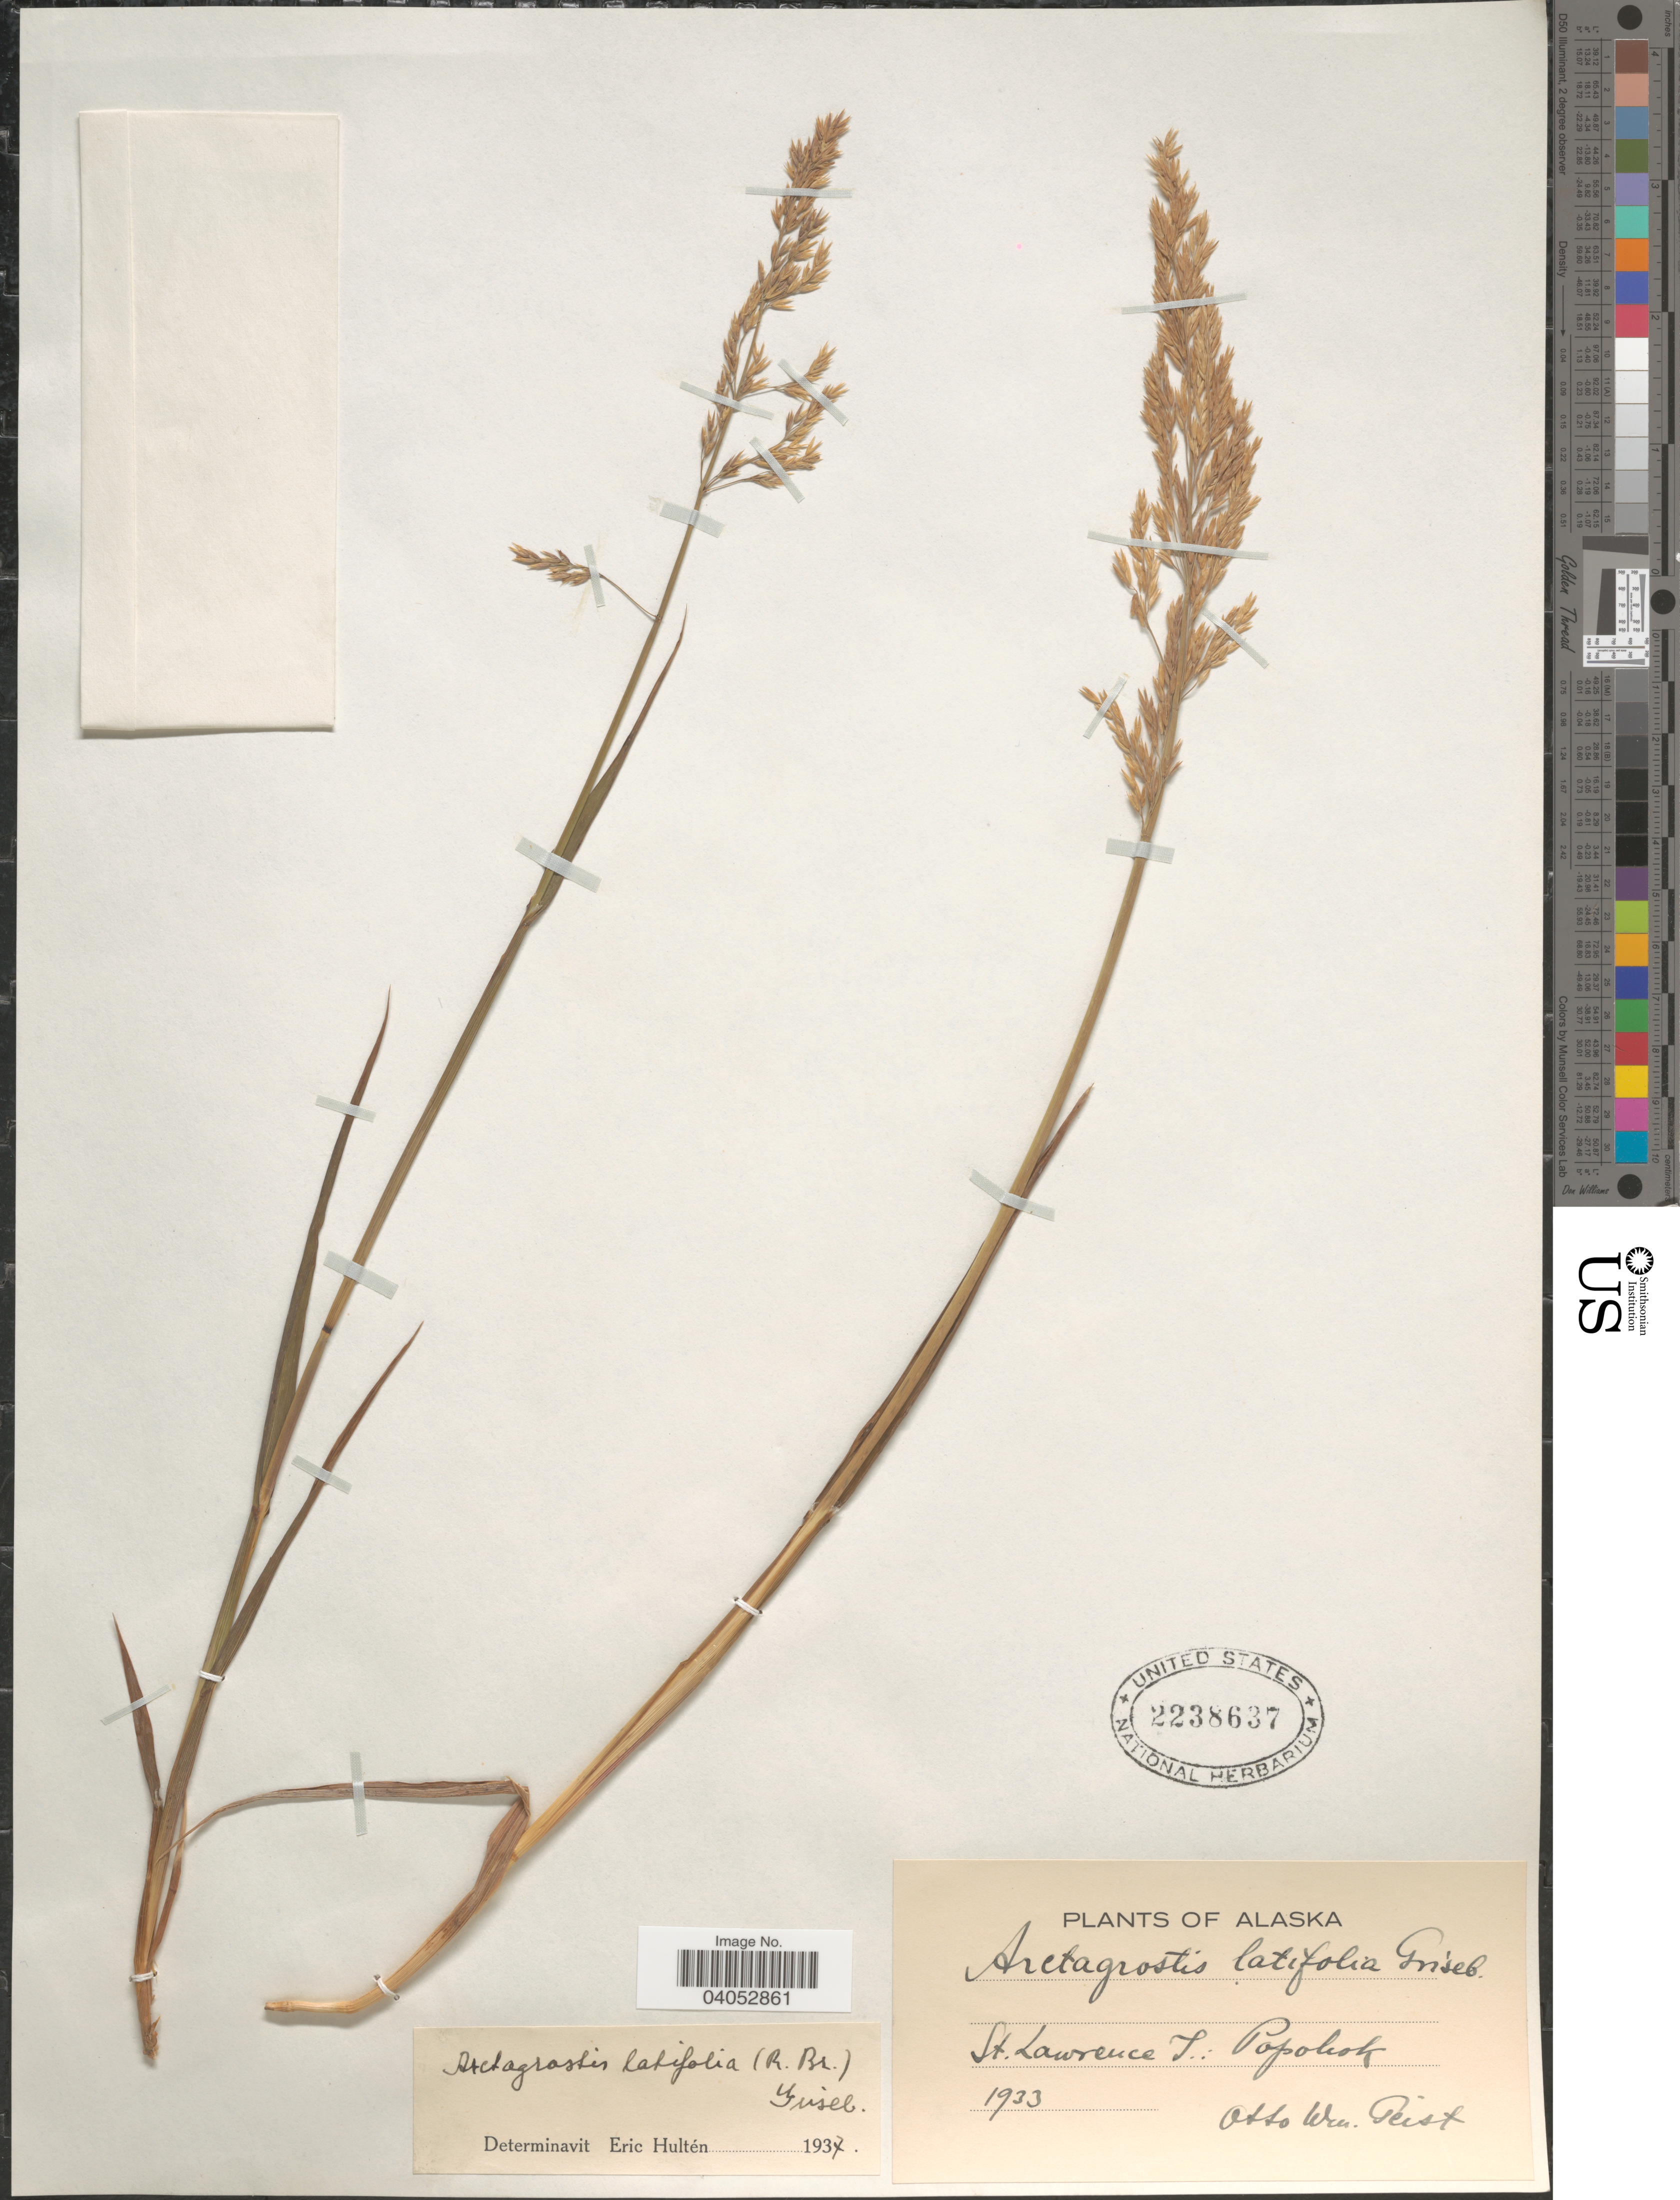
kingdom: Plantae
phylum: Tracheophyta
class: Liliopsida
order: Poales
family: Poaceae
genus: Arctagrostis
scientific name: Arctagrostis latifolia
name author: (R. Br.) Griseb.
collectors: O. Geist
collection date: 1933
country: United States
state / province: Alaska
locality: St. Lawrence I.: Popokok.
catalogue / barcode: US 2238637